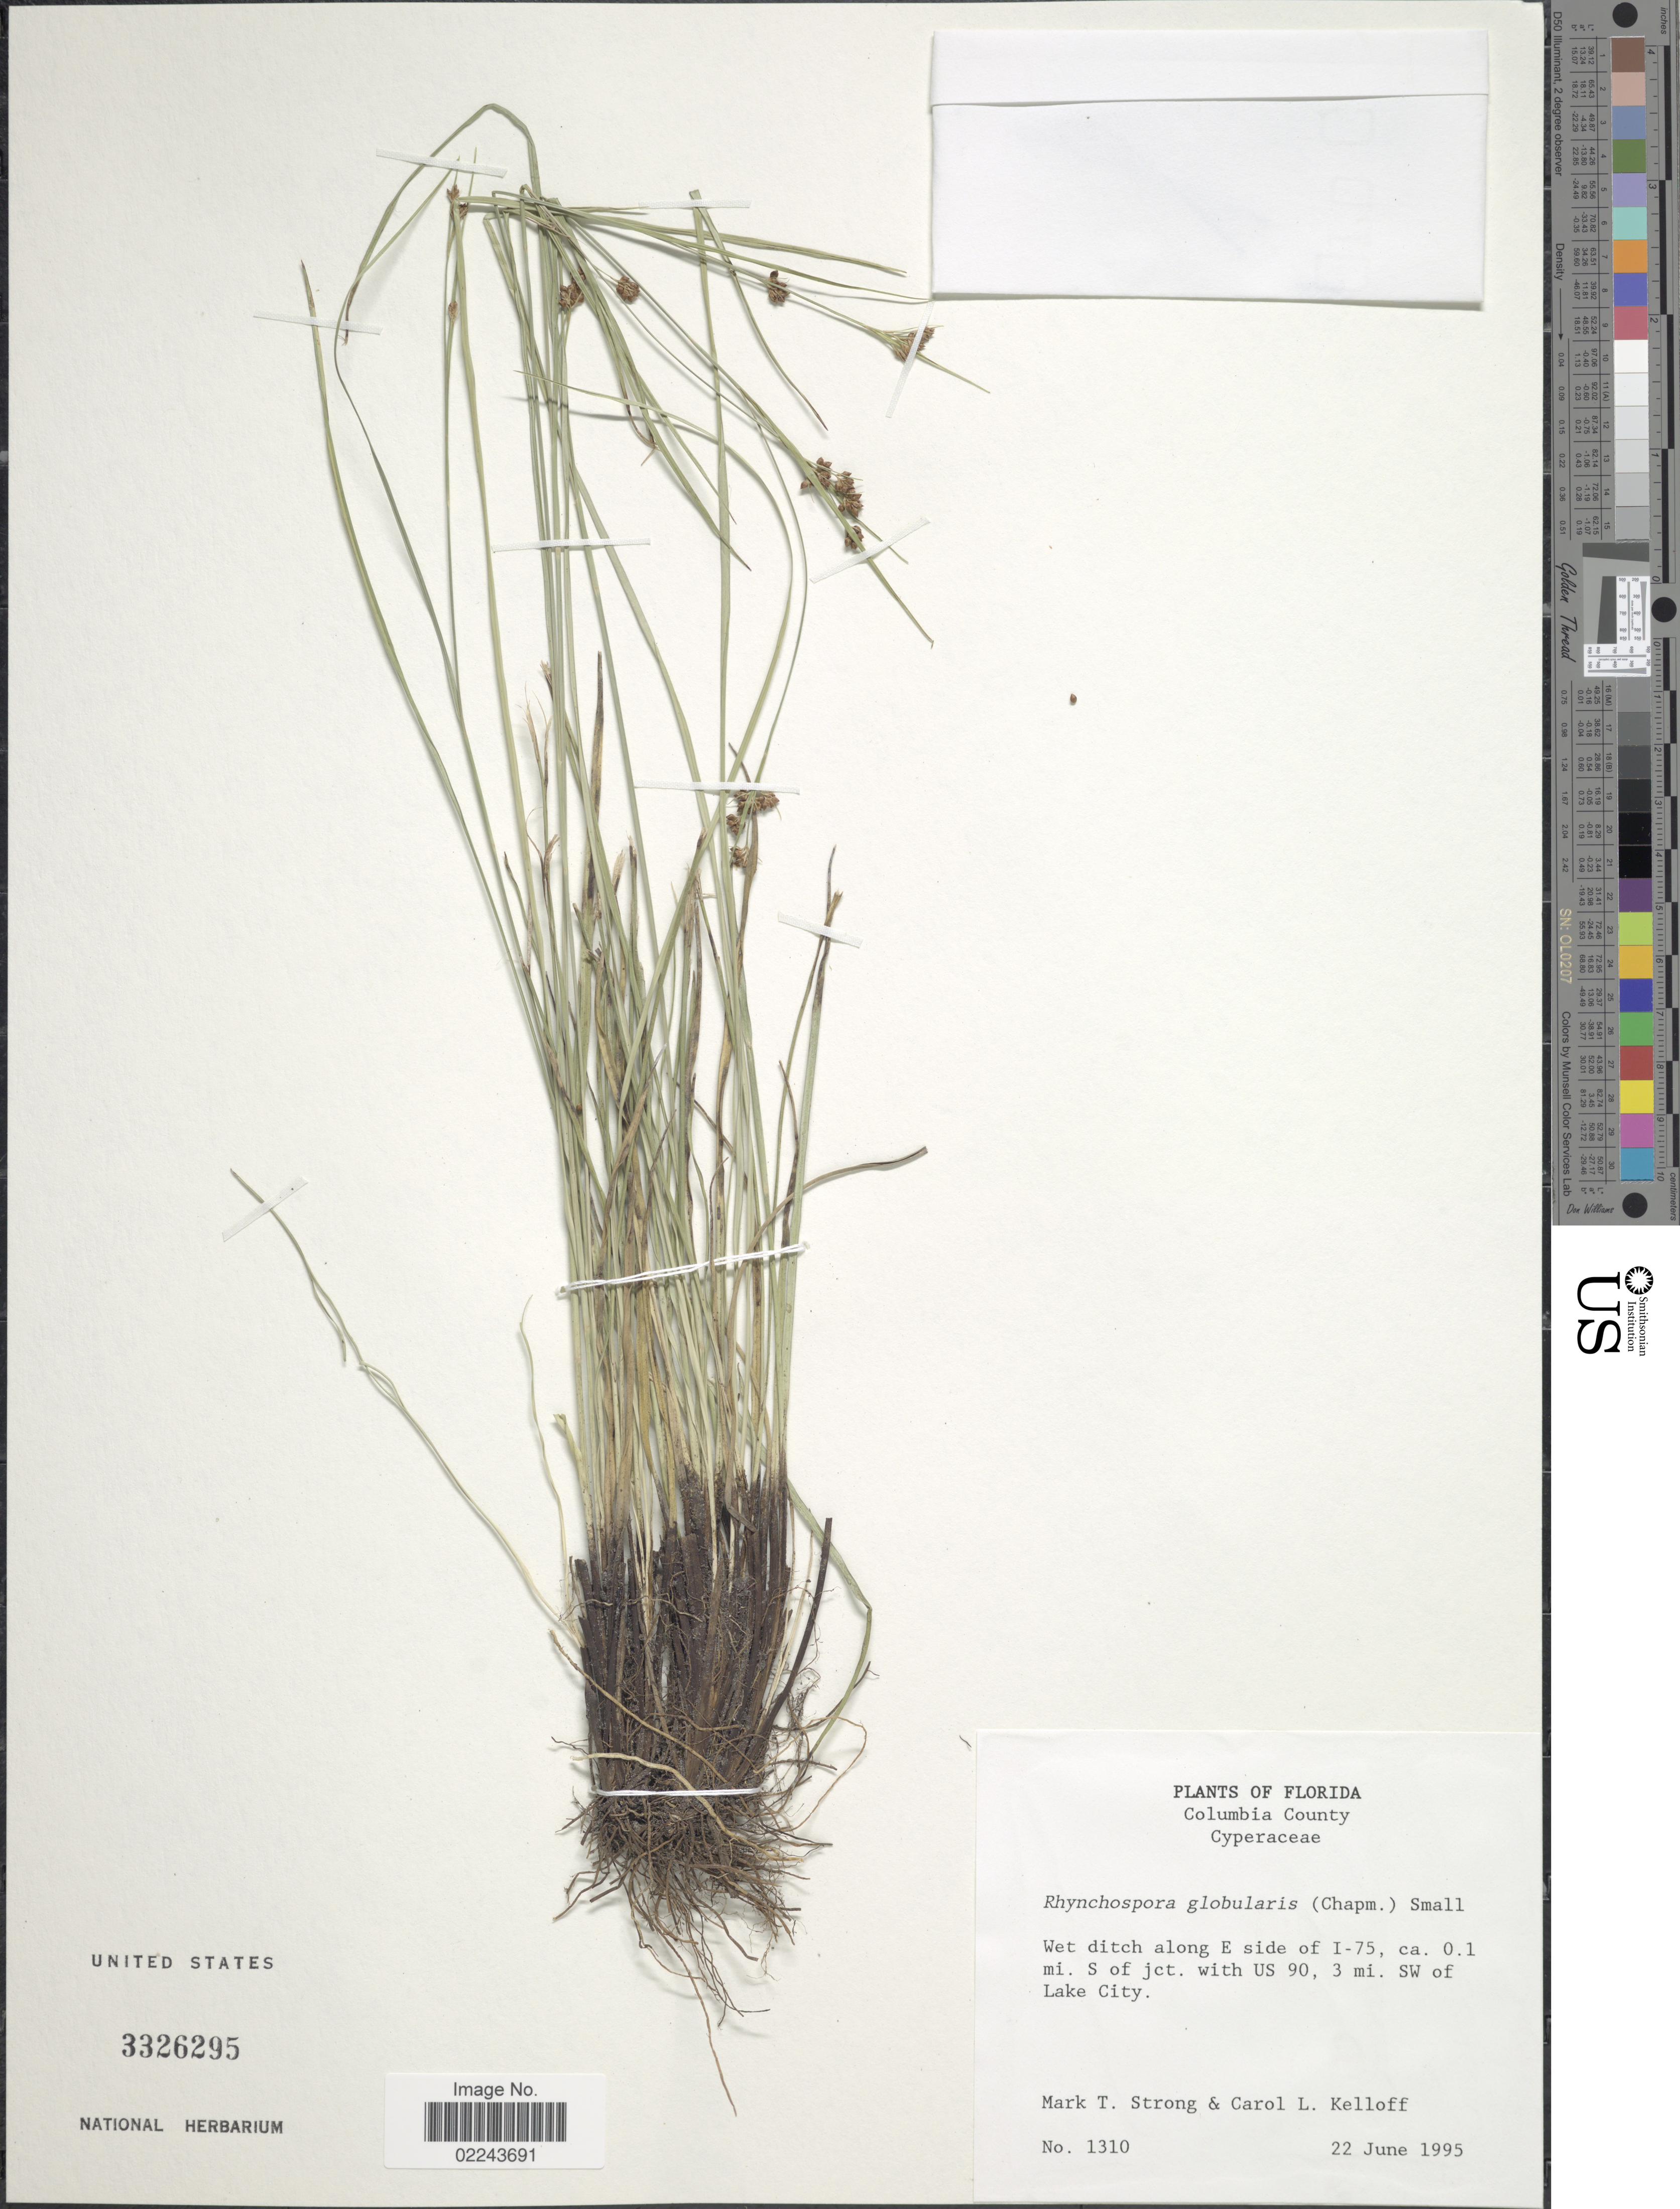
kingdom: Plantae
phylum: Tracheophyta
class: Liliopsida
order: Poales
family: Cyperaceae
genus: Rhynchospora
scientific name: Rhynchospora globularis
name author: (Chapm.) Small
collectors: M. T. Strong & C. L. Kelloff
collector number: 1310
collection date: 1995-06-22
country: United States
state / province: Florida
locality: Columbia County, along E side of I-75, ca 0.1 mi S of jct. with US 90, 3 mi Sw of Lake City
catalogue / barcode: US 3326295